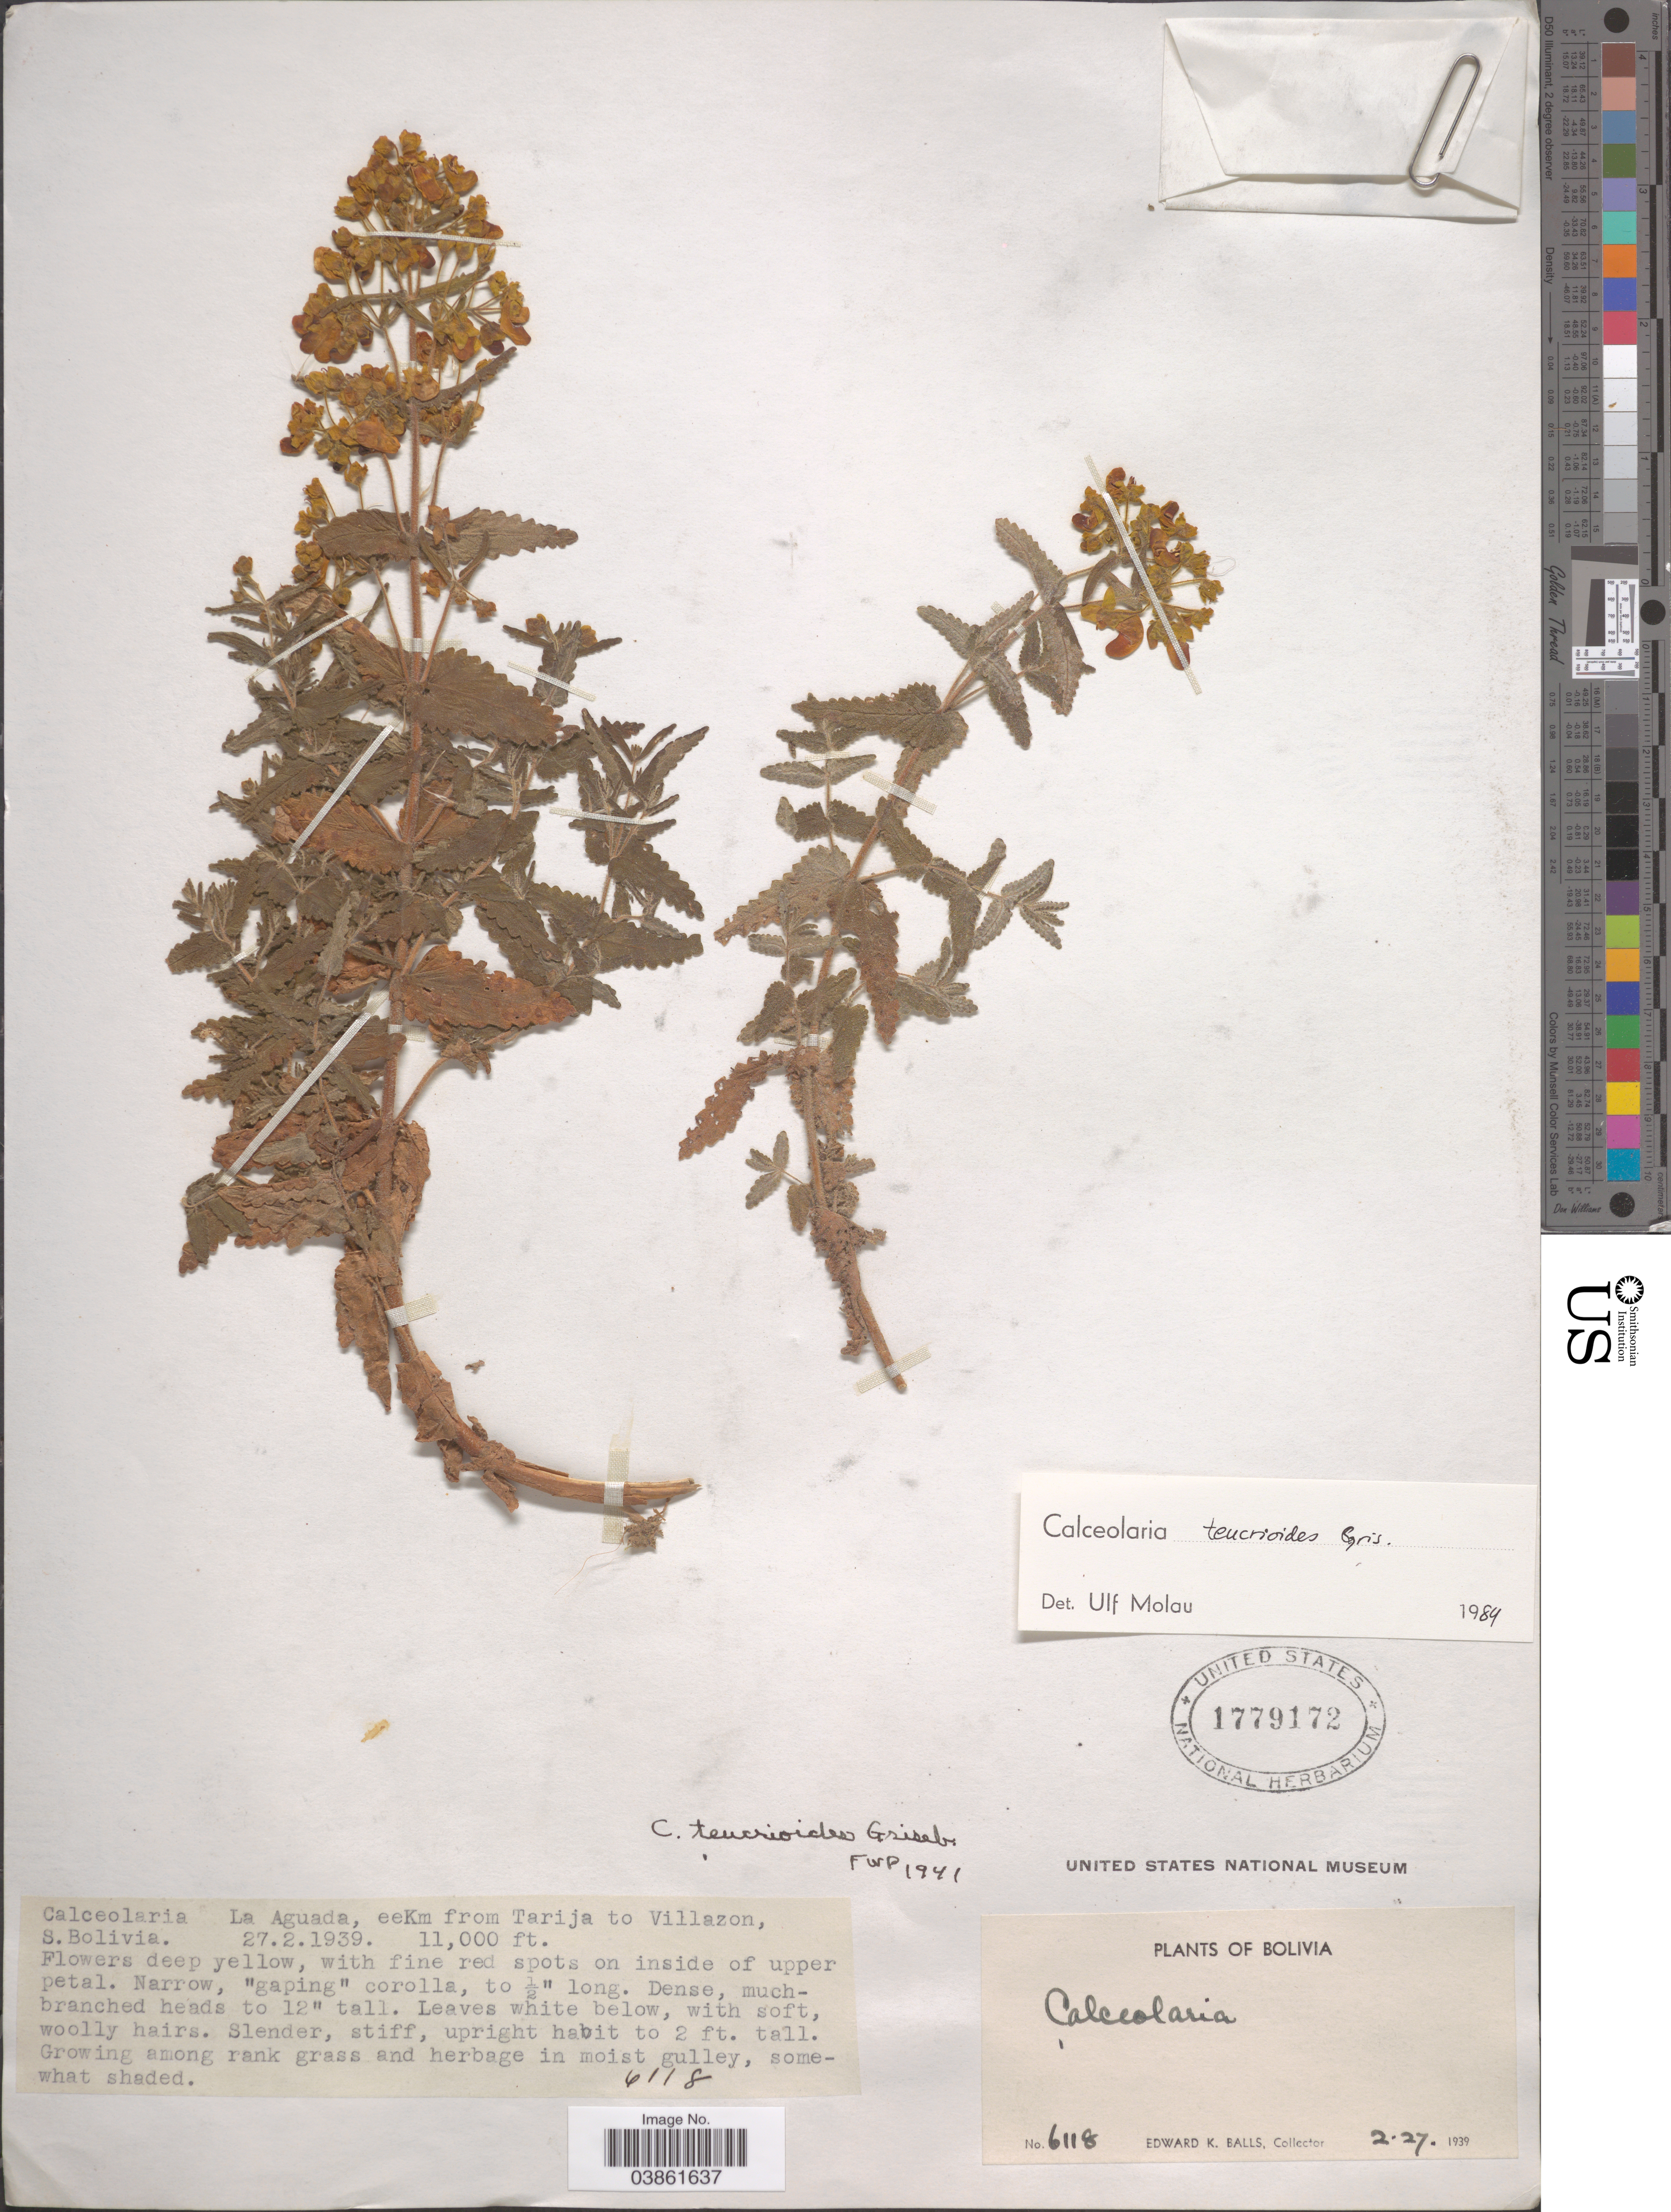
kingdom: Plantae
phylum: Tracheophyta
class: Magnoliopsida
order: Lamiales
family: Calceolariaceae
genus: Calceolaria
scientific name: Calceolaria teucrioides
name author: Griseb.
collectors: E. K. Balls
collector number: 6118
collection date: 1939-02-27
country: Bolivia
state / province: Tarija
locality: La Aguada, eeKm from Tarija to Villazon, S. Bolivia.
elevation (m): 3353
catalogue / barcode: US 1779172